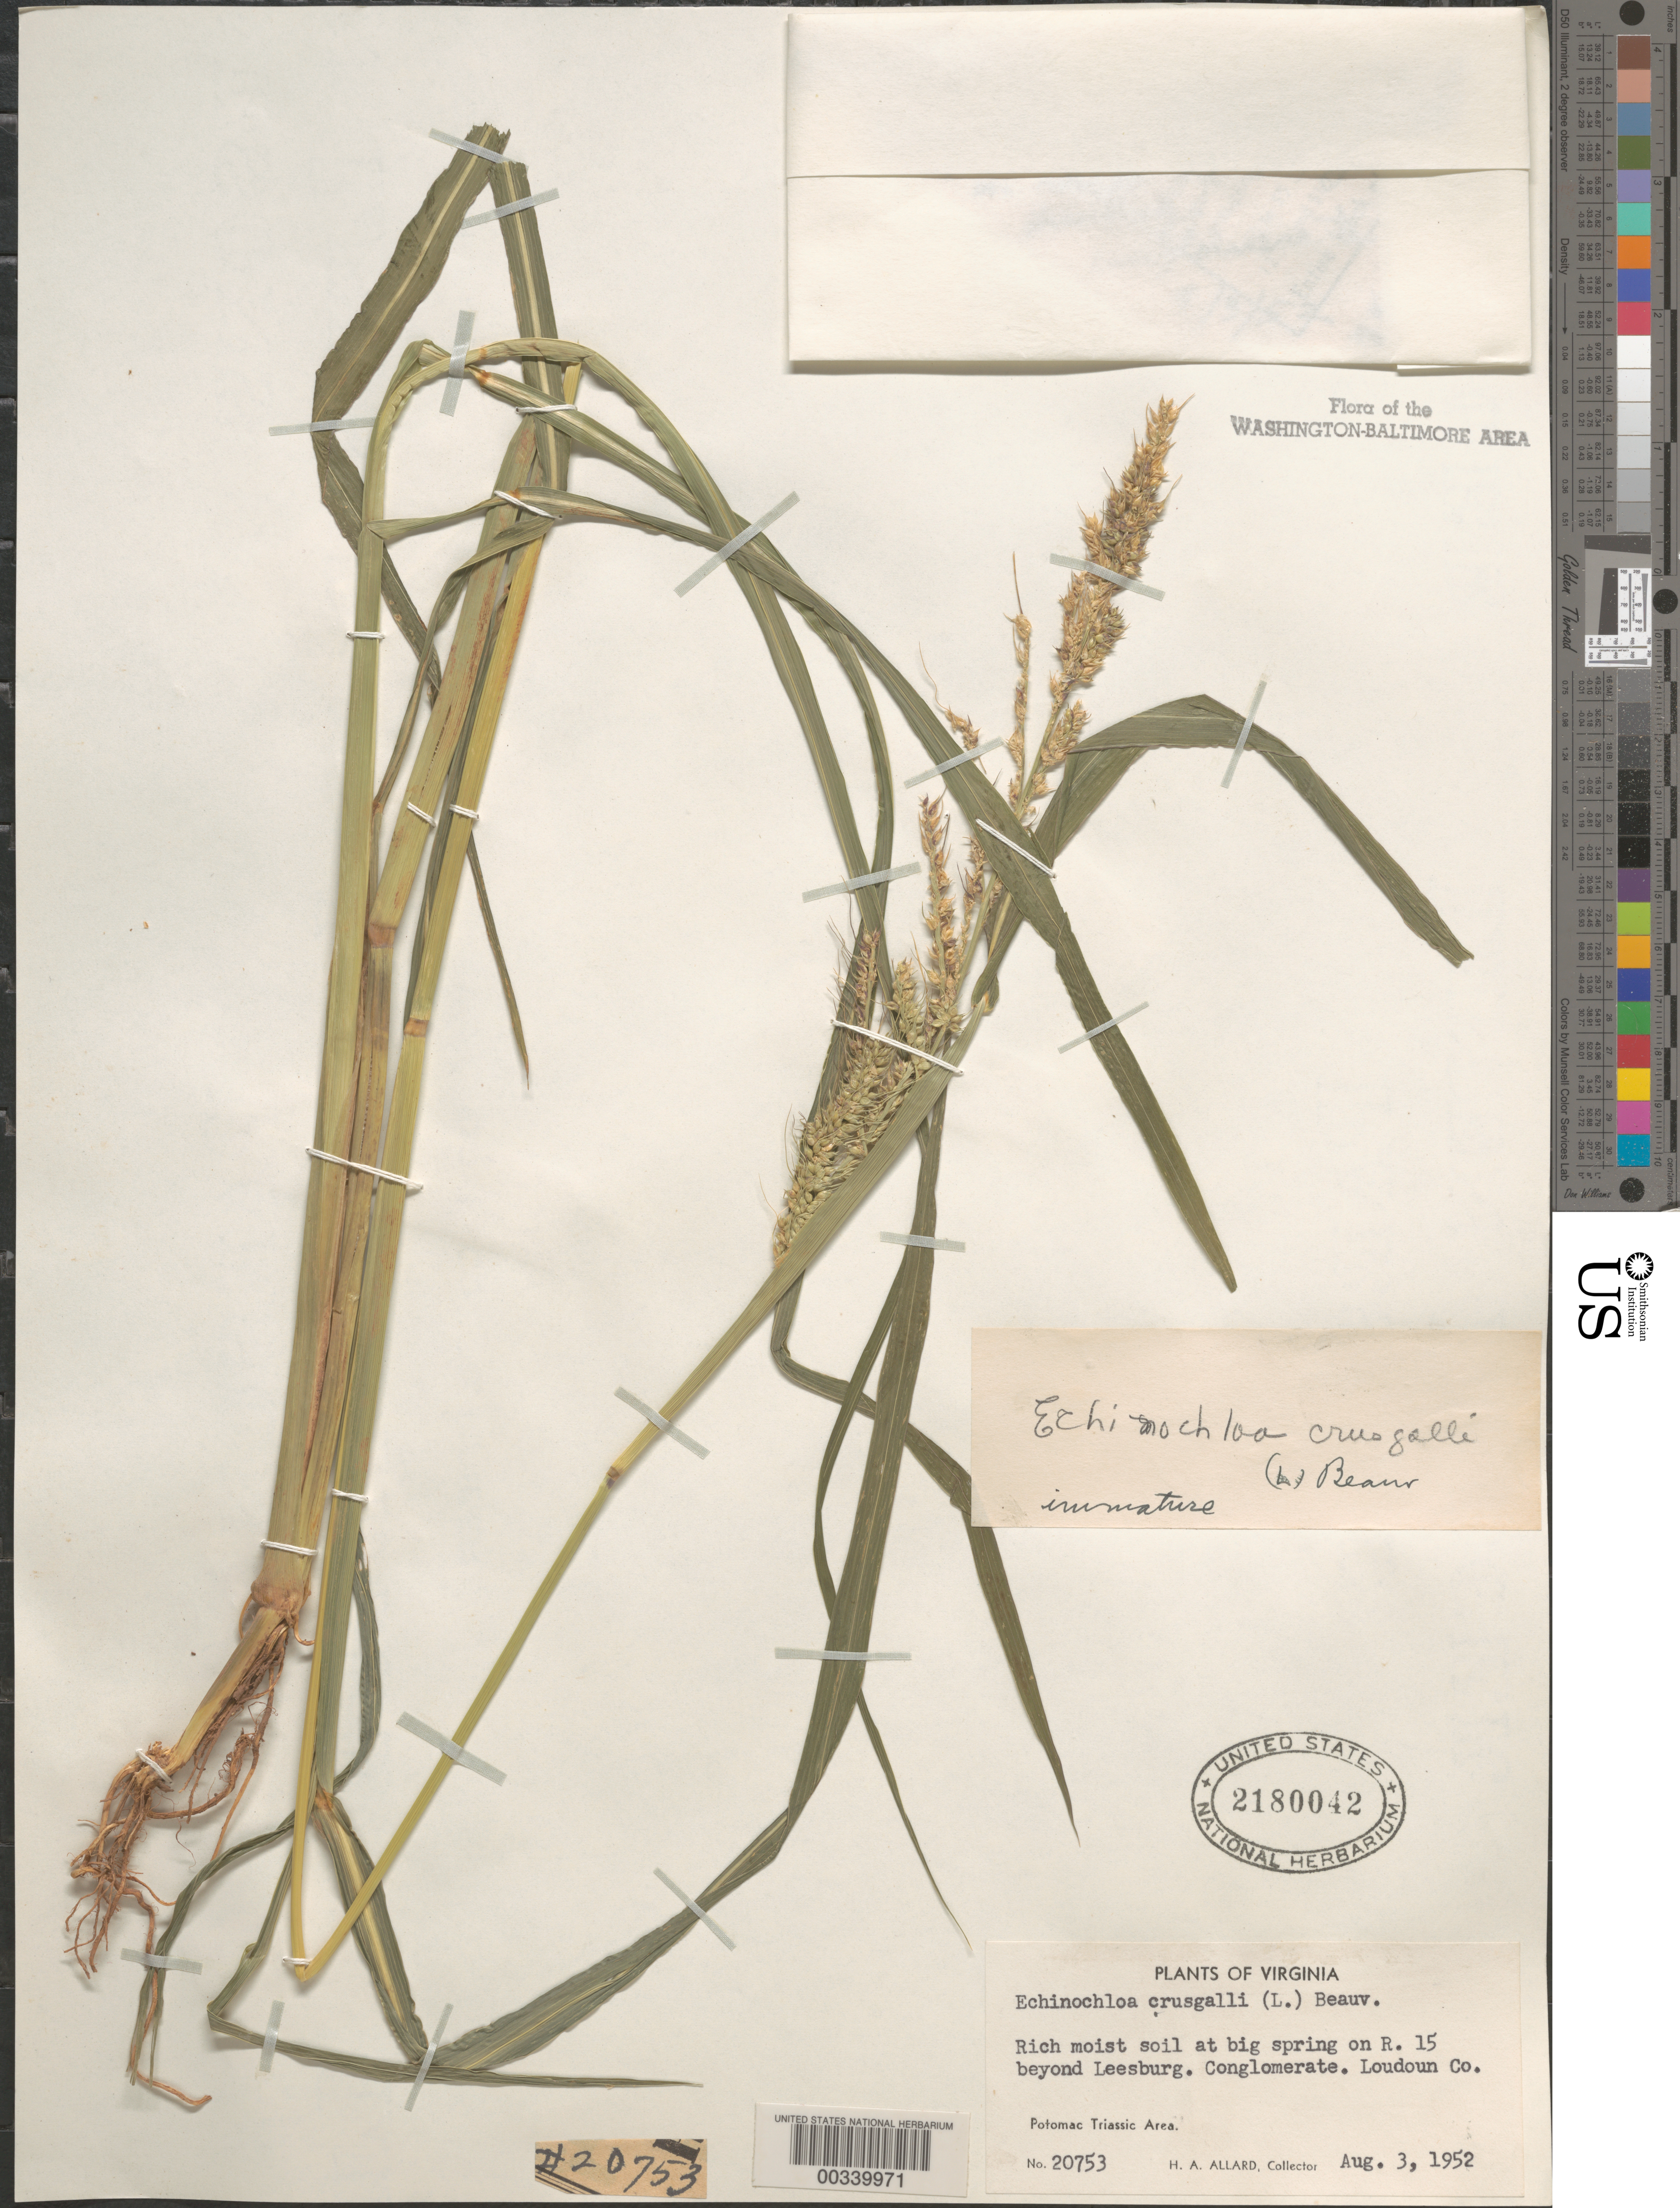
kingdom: Plantae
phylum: Tracheophyta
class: Liliopsida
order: Poales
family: Poaceae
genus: Echinochloa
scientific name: Echinochloa crus-galli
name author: (L.) P. Beauv.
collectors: H. A. Allard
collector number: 20753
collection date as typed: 03 Aug 1952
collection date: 1952-08-03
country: United States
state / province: Virginia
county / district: Loudoun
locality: Route 15 Spring beyond Leesburg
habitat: Rich moist soil at big spring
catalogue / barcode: US 2180042